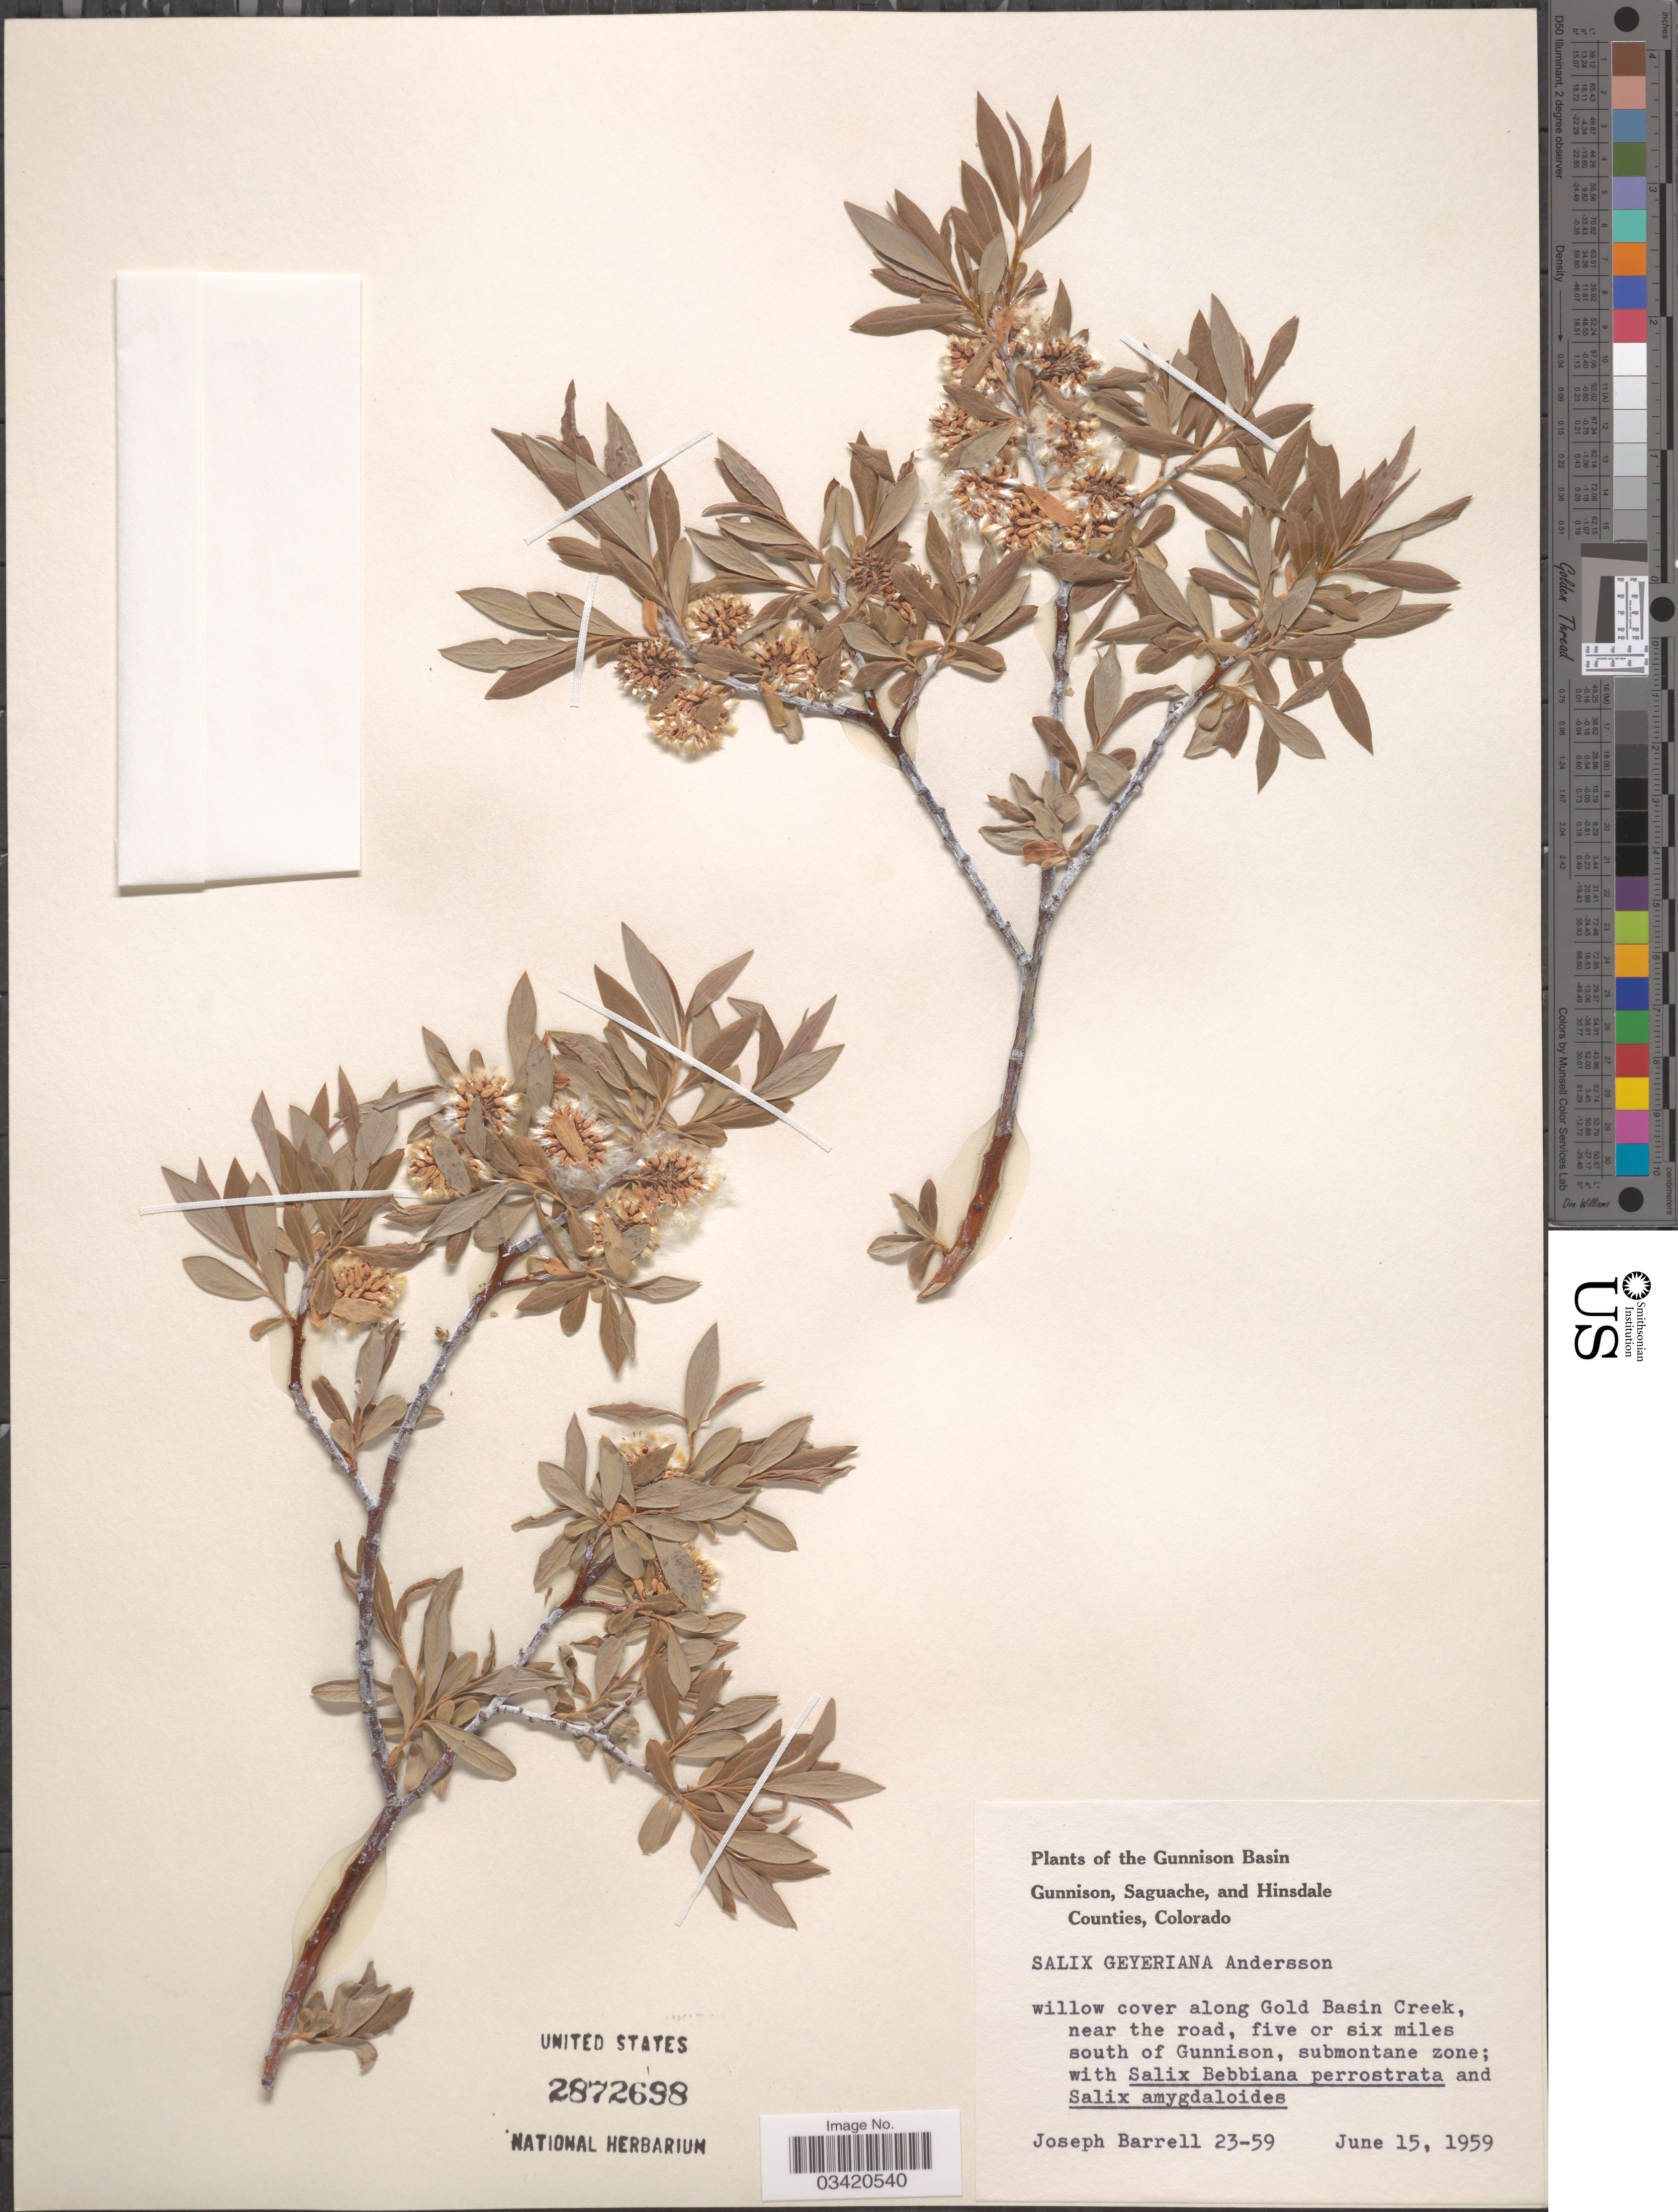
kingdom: Plantae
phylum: Tracheophyta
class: Magnoliopsida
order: Malpighiales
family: Salicaceae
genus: Salix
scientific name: Salix geyeriana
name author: Andersson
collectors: J. Barrell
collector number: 23-59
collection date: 1959-06-15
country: United States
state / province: Colorado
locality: The Gunnison Basin. Gunnison County. Along Gold Basin Creek, near the road, five or six miles south of Gunnison, submontane zone.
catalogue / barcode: US 2872698